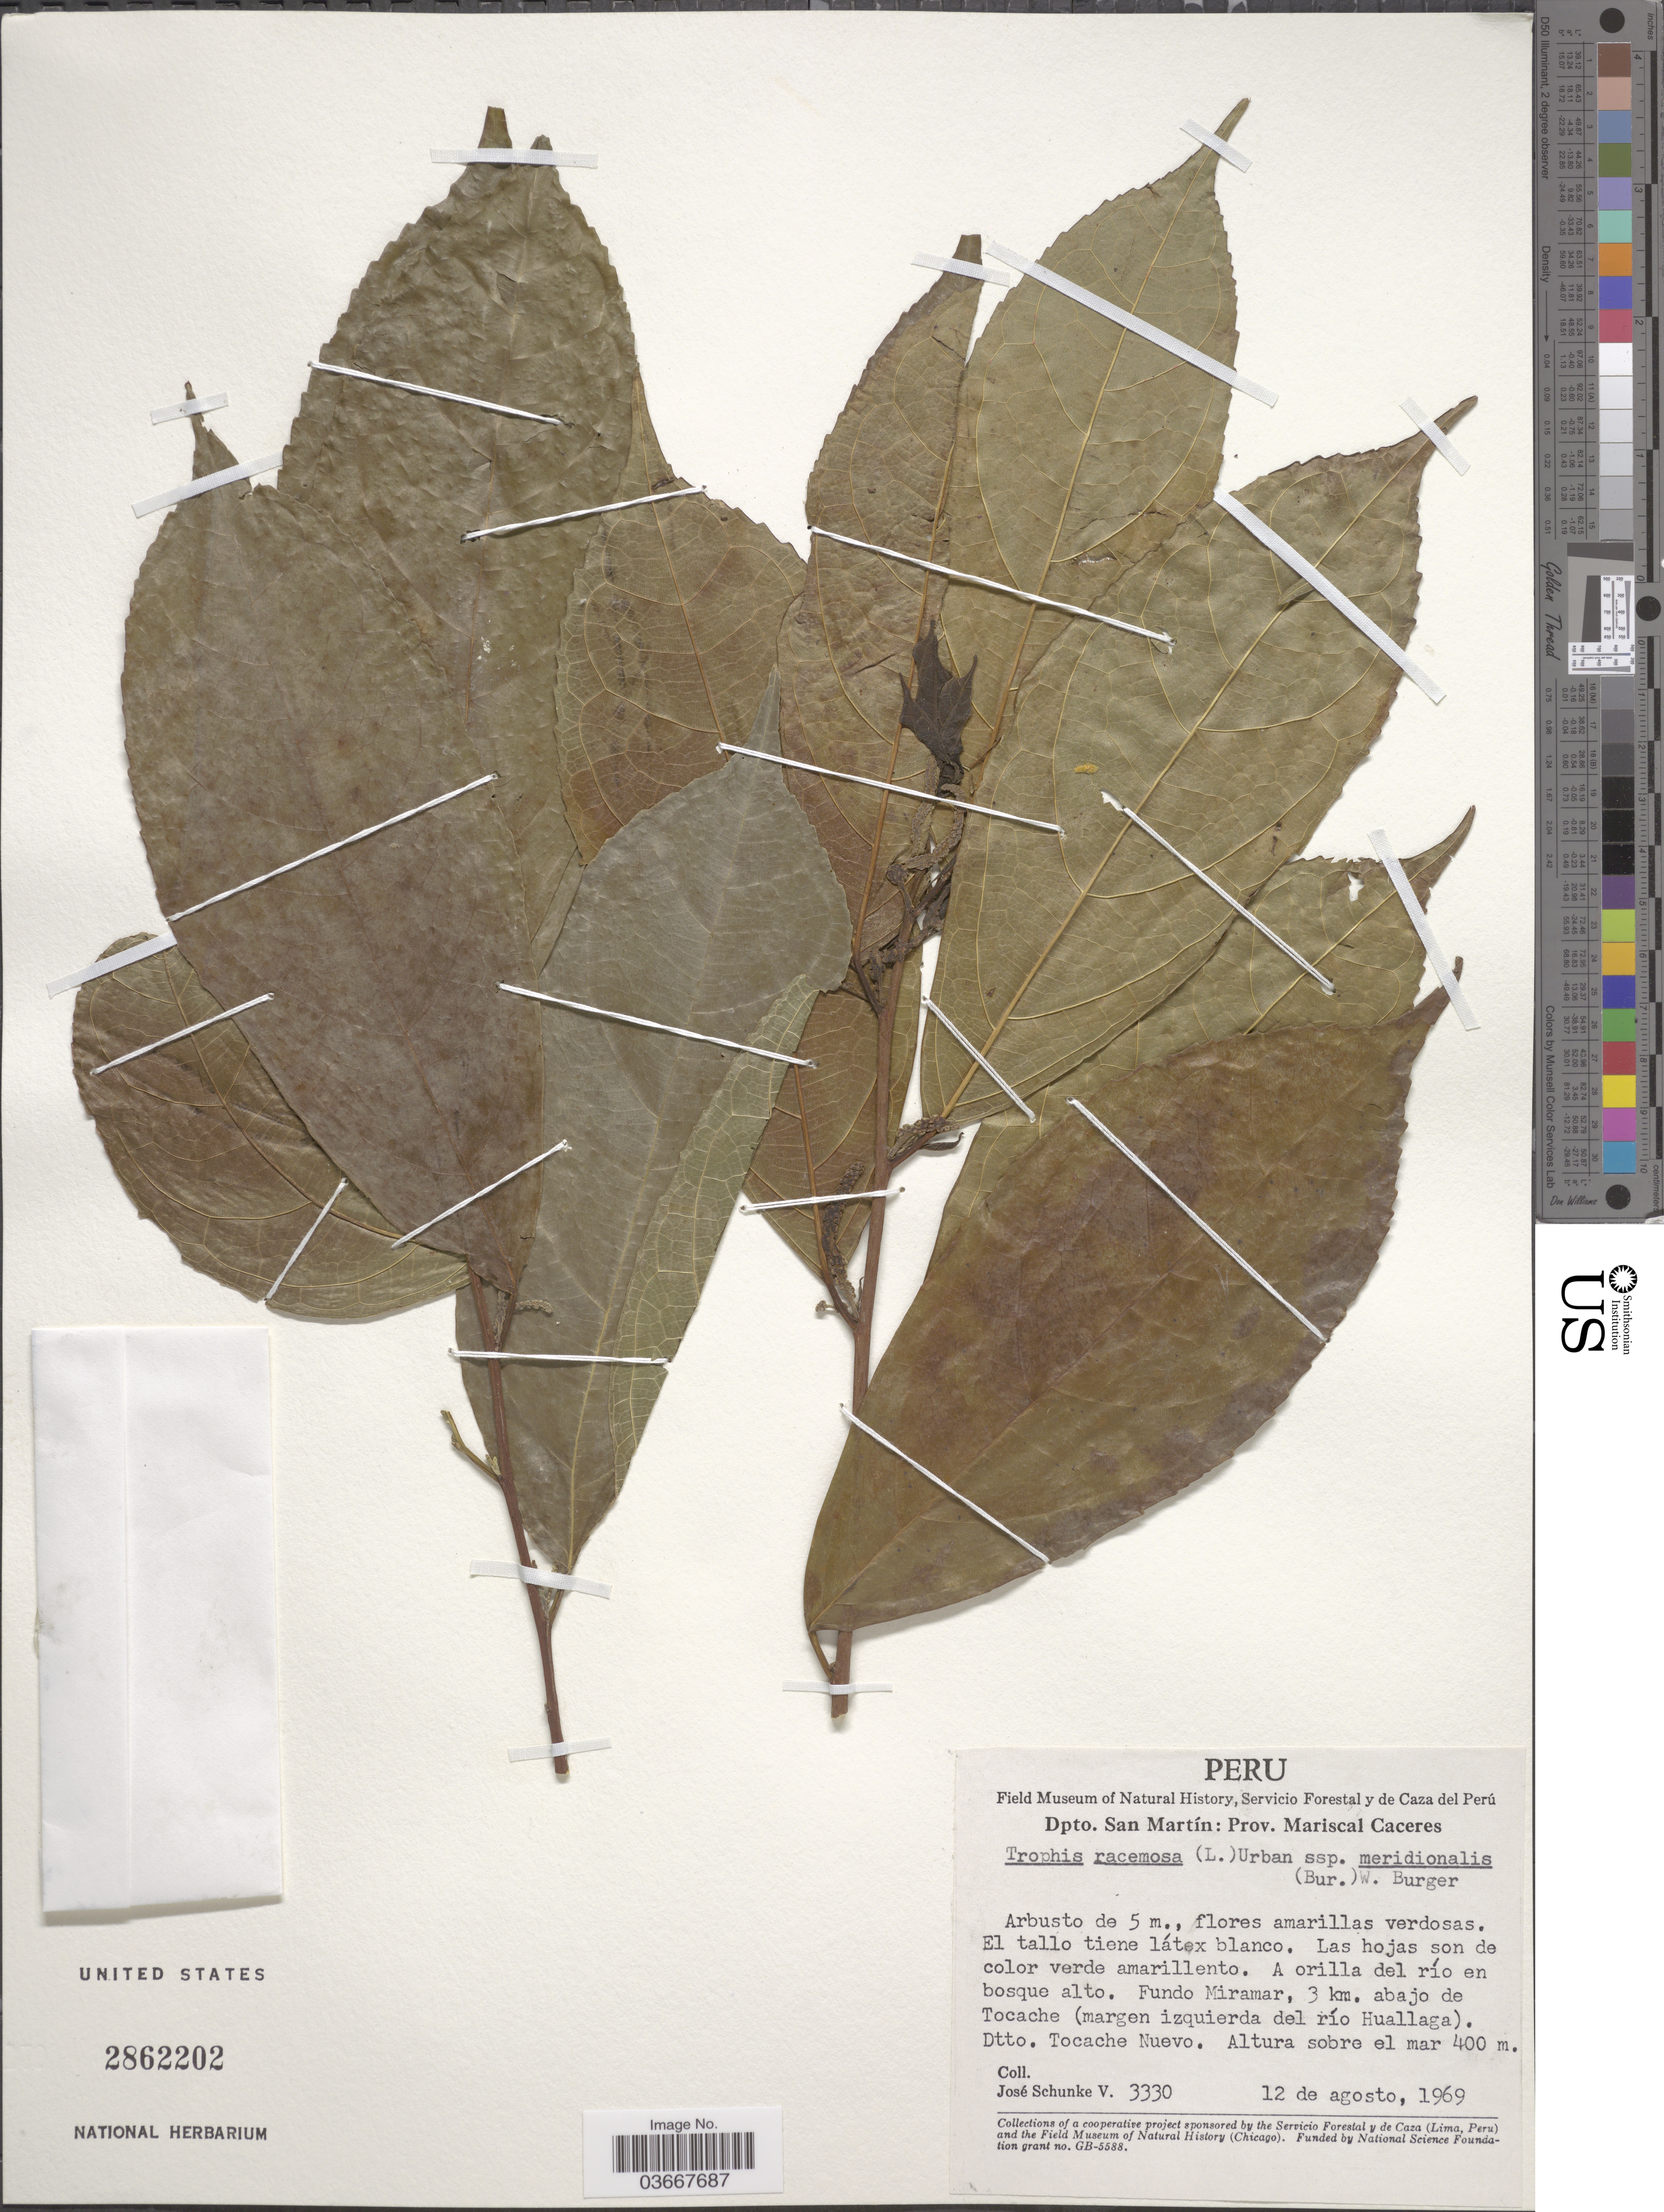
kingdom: Plantae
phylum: Tracheophyta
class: Magnoliopsida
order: Rosales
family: Moraceae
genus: Trophis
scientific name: Trophis racemosa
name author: (L.) Urb.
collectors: J. Schunke Vigo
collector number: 3330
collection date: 1969-08-12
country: Peru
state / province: San Martín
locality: Dpto. San Martín: Prov. Mariscal Careces. A orilla del río en bosque alto. Fundo Miramar, 3 km. abajo de Tocache (margen izquierda del río Huallaga). Dtto. Tocache Nuevo.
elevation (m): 400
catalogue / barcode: US 2862202